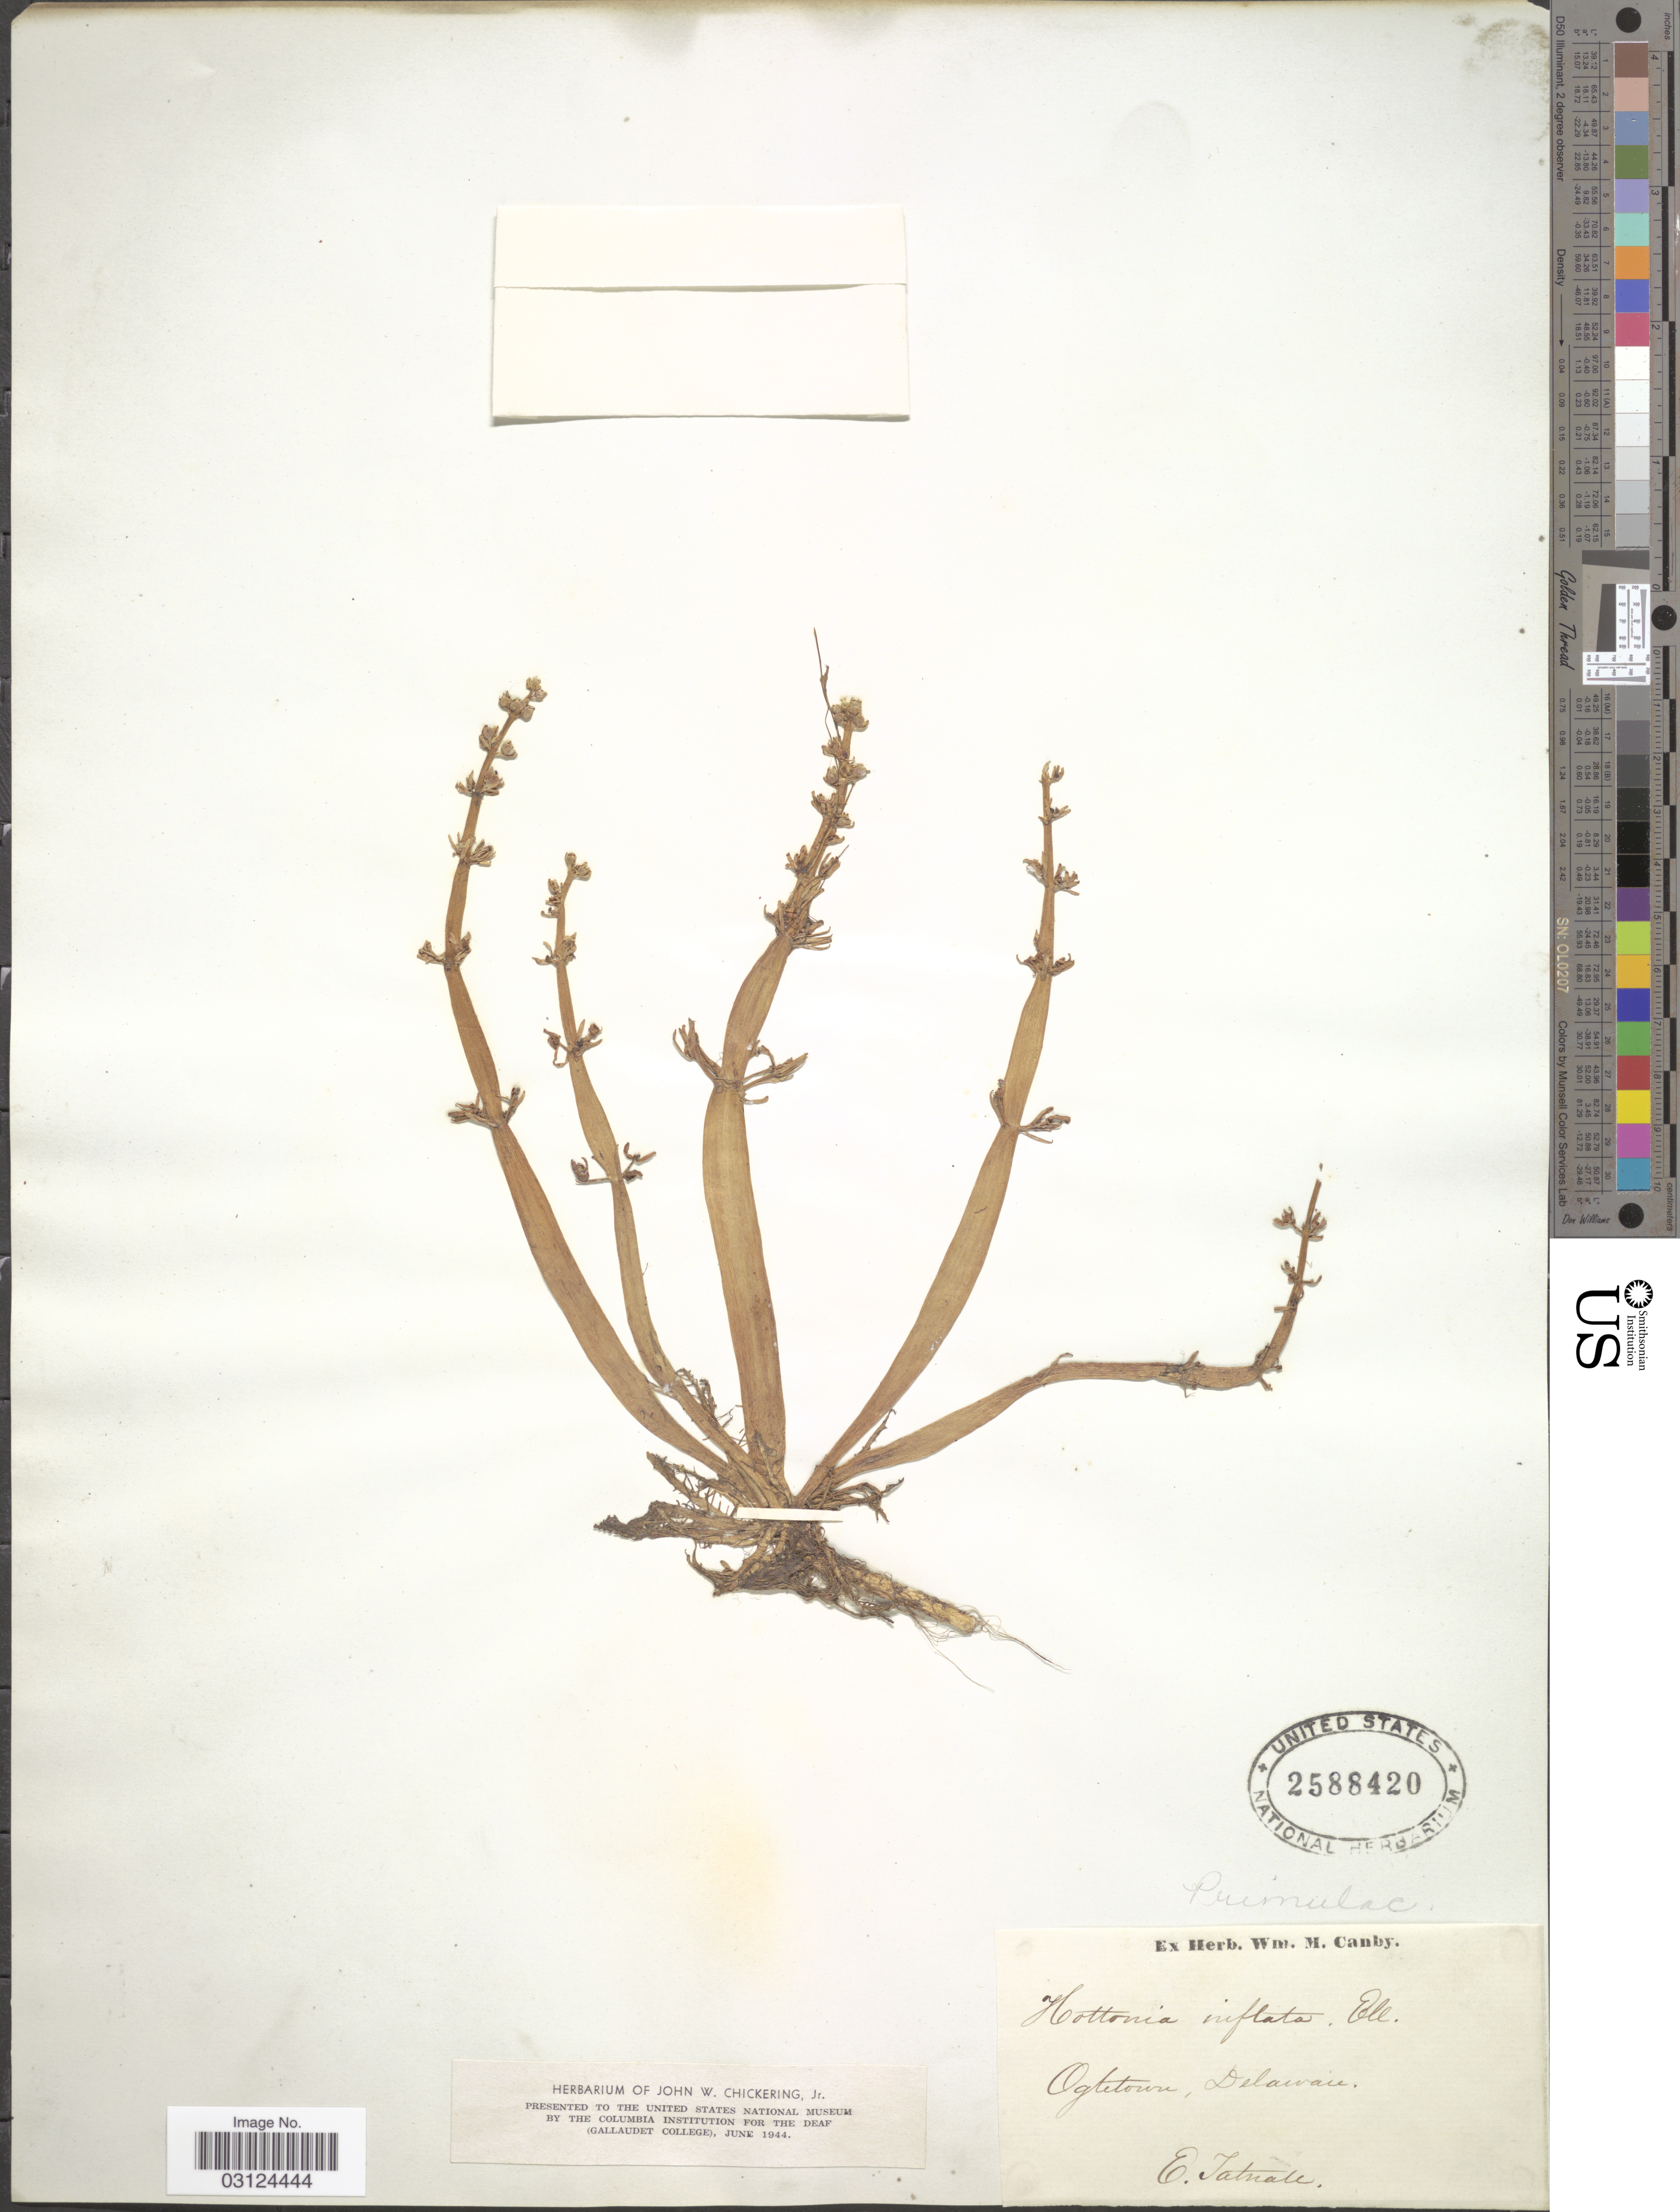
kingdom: Plantae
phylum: Tracheophyta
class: Magnoliopsida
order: Ericales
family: Primulaceae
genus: Hottonia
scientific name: Hottonia inflata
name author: Elliott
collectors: E. Tatnall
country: United States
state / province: Delaware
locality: Ogletown, Delaware.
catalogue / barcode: US 2588420